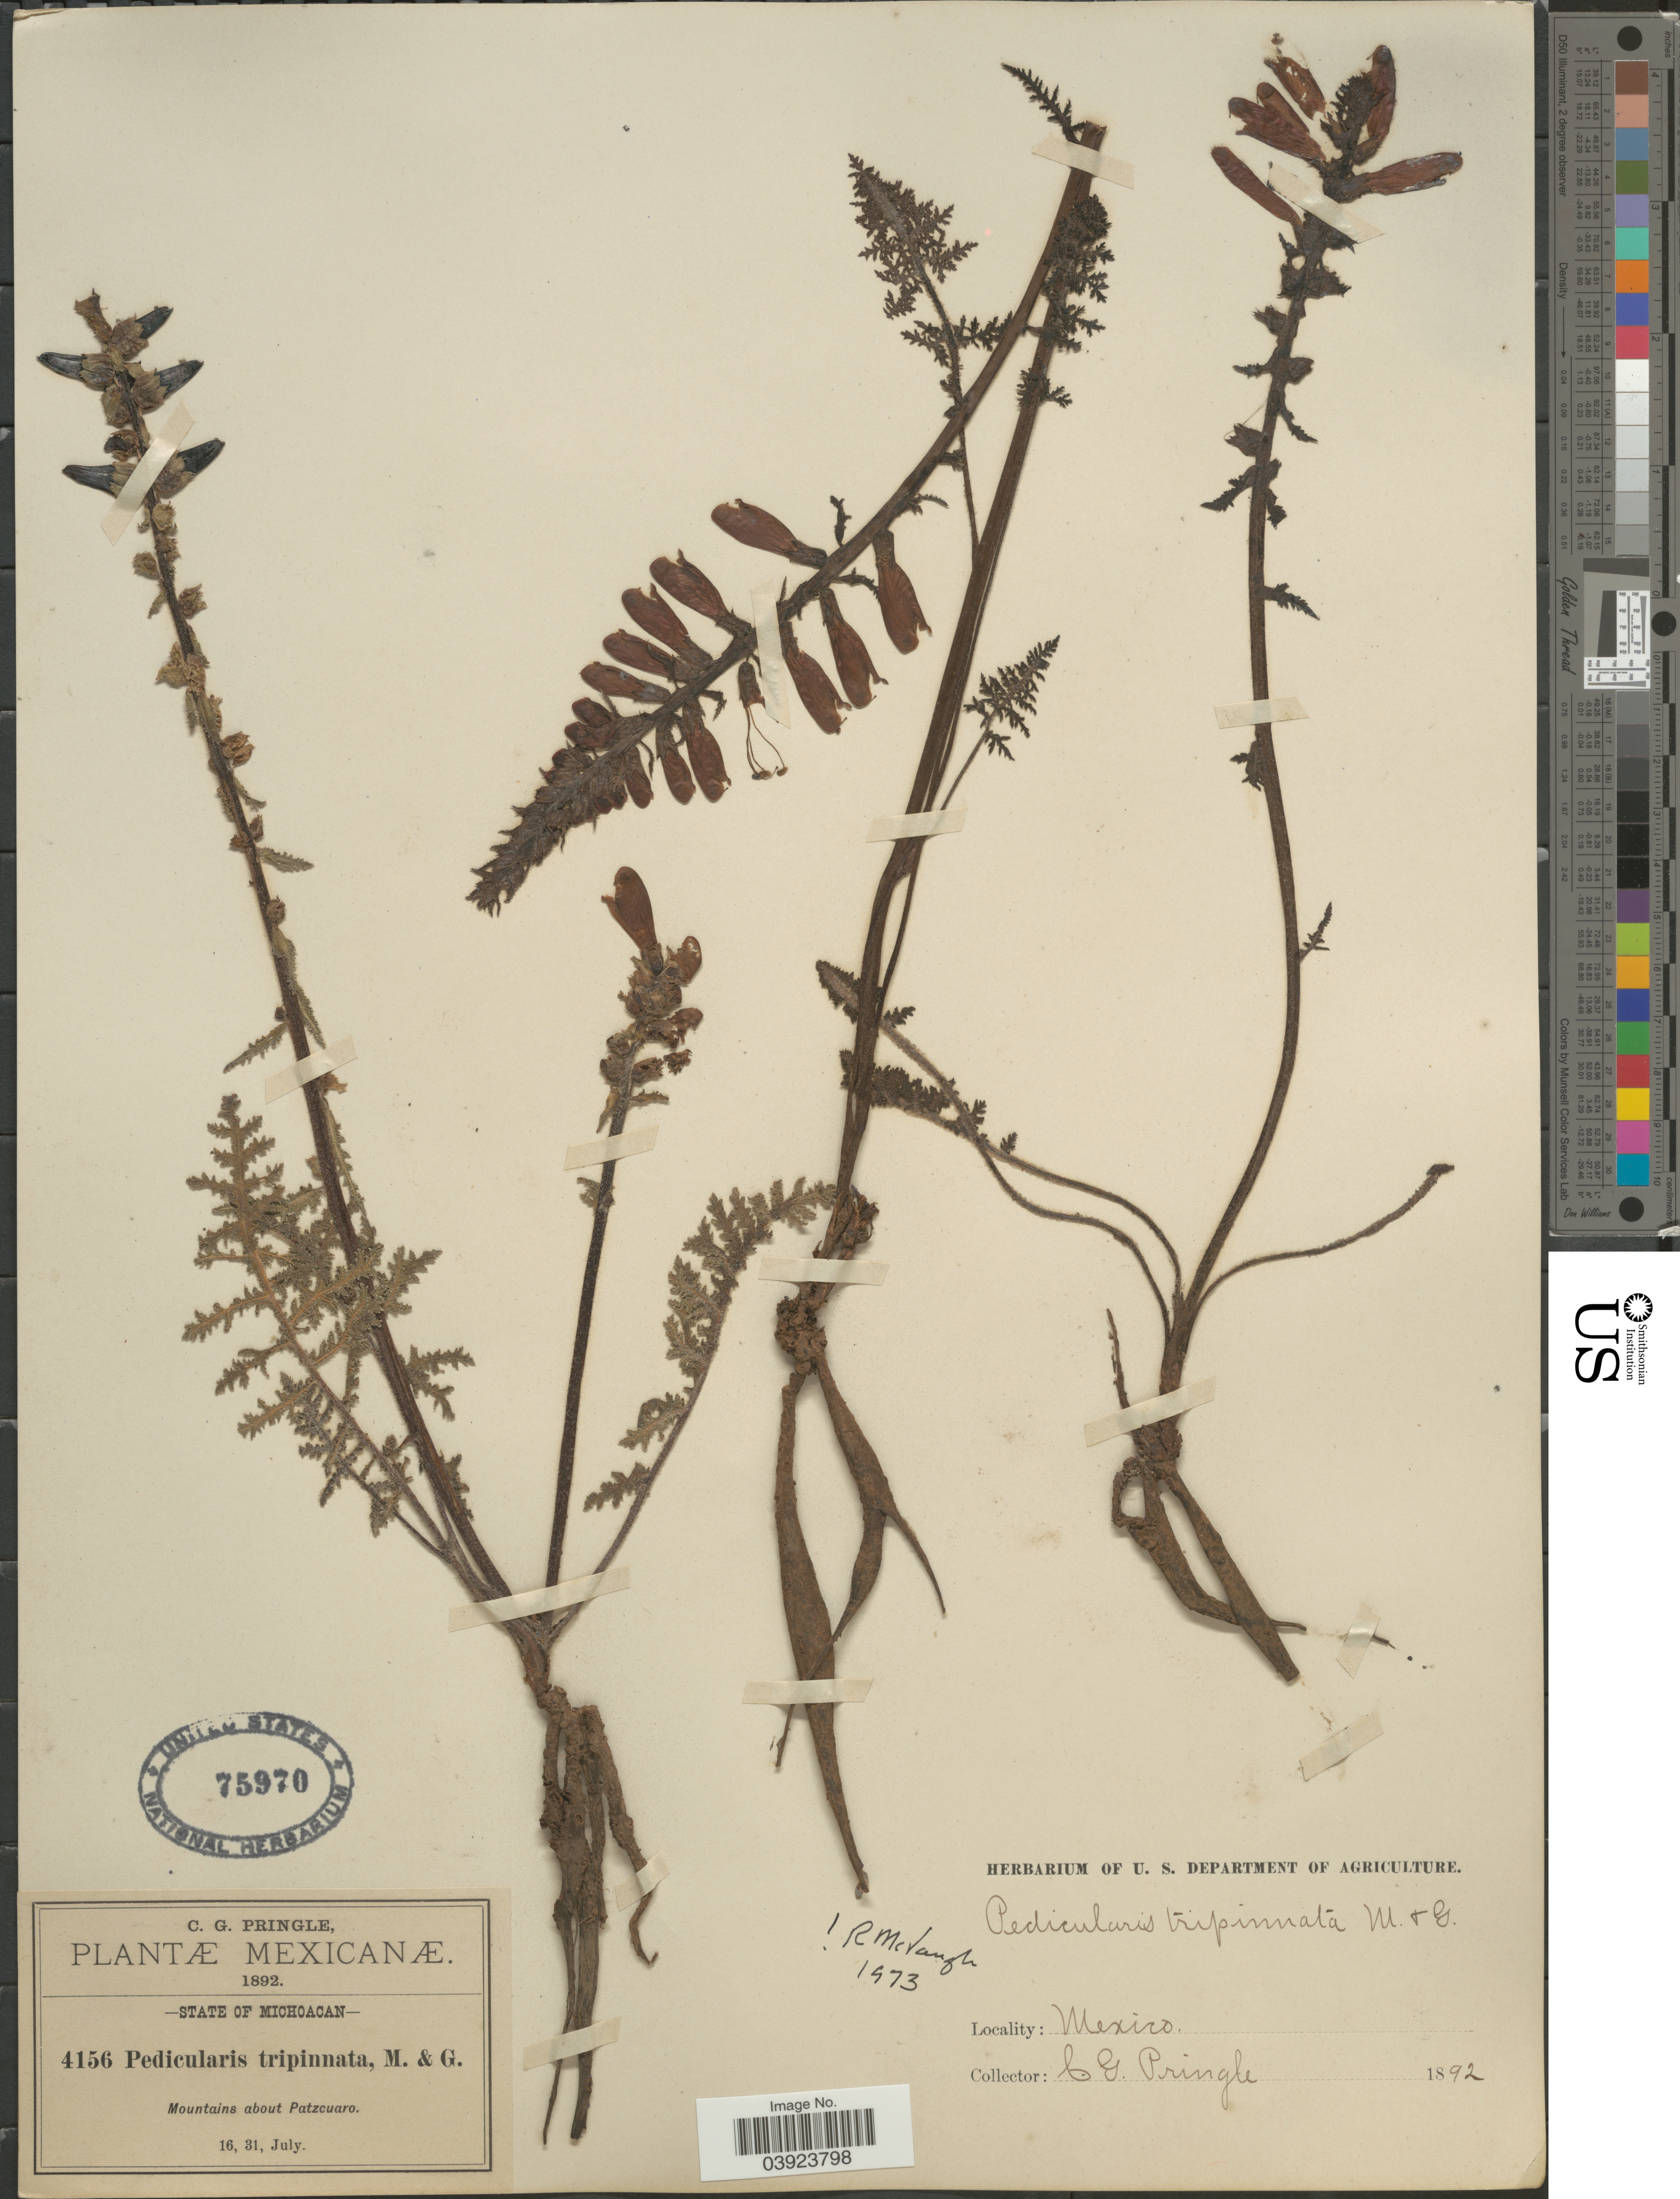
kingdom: Plantae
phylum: Tracheophyta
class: Magnoliopsida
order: Lamiales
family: Orobanchaceae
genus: Pedicularis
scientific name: Pedicularis tripinnata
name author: M. Martens & Galeotti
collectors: C. G. Pringle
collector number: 4156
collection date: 1892-07-16/1892-07-31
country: Mexico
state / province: Michoacán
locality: Mountains about Patzcuaro.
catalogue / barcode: US 75970